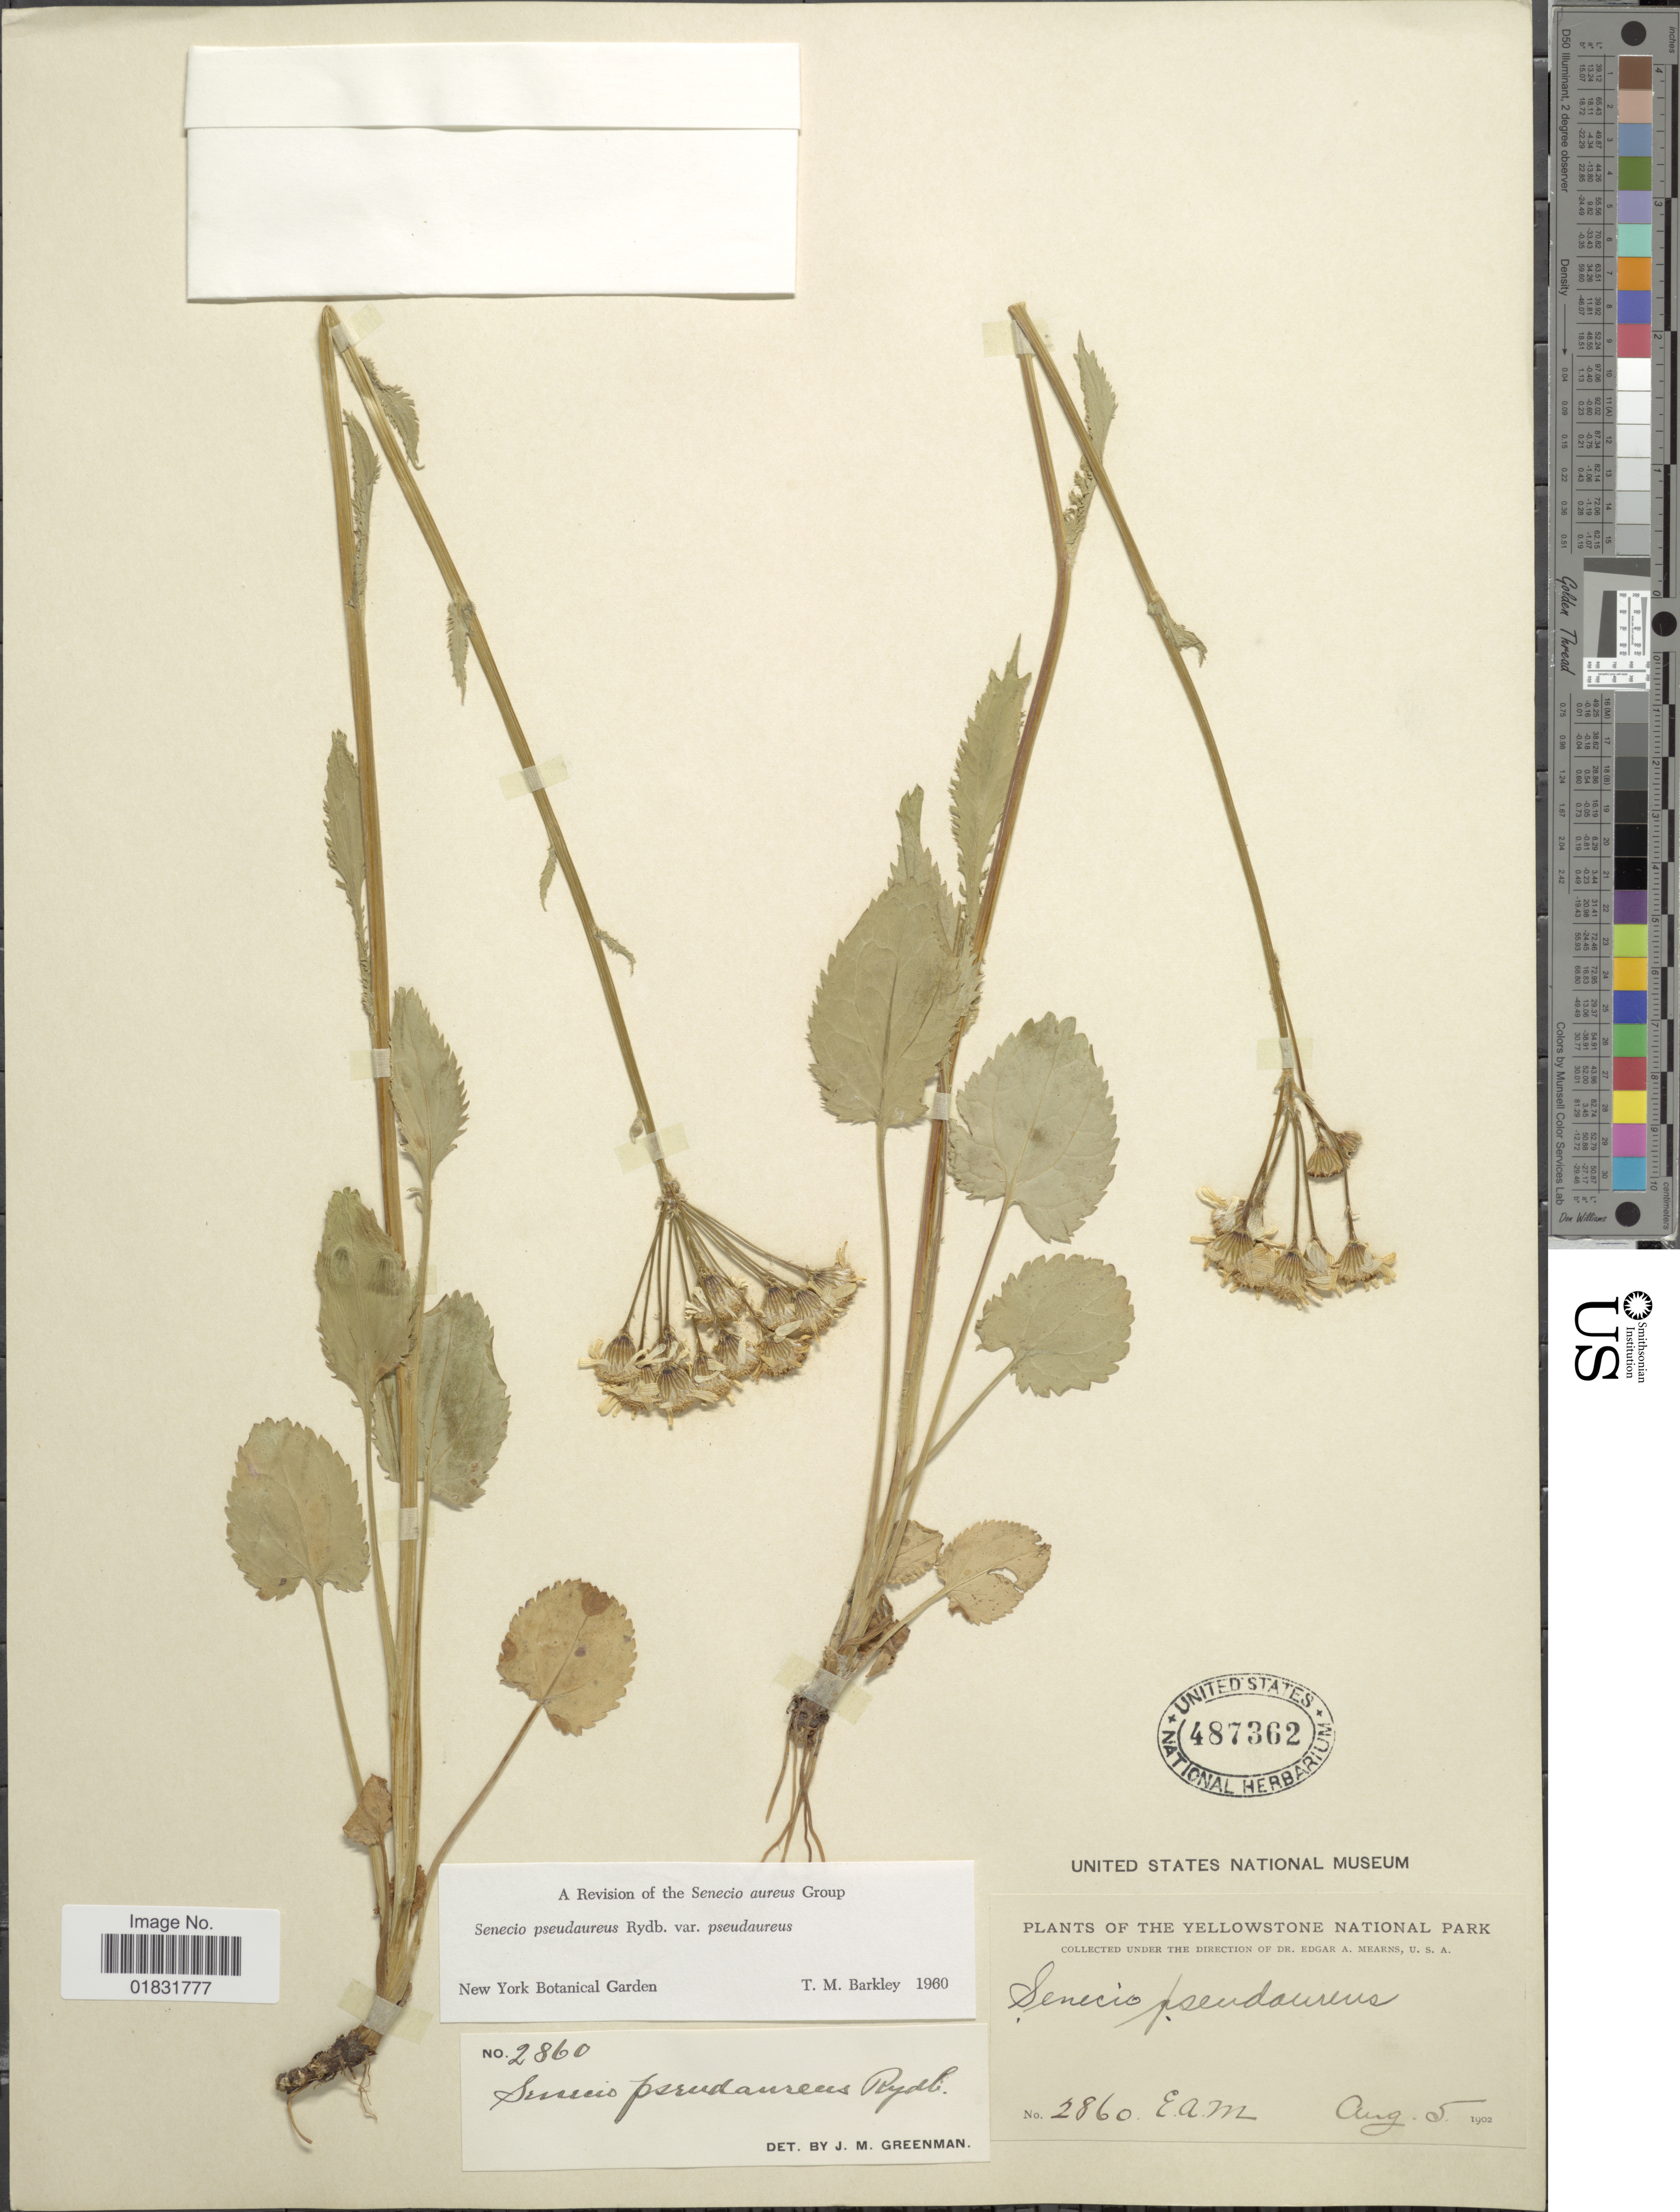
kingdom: Plantae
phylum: Tracheophyta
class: Magnoliopsida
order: Asterales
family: Asteraceae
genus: Packera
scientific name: Packera pseudaurea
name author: (Rydb.) W.A. Weber & Á. Löve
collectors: E. A. Mearns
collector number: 2860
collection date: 1902-08-05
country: United States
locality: The Yellowstone National Park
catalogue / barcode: US 487362